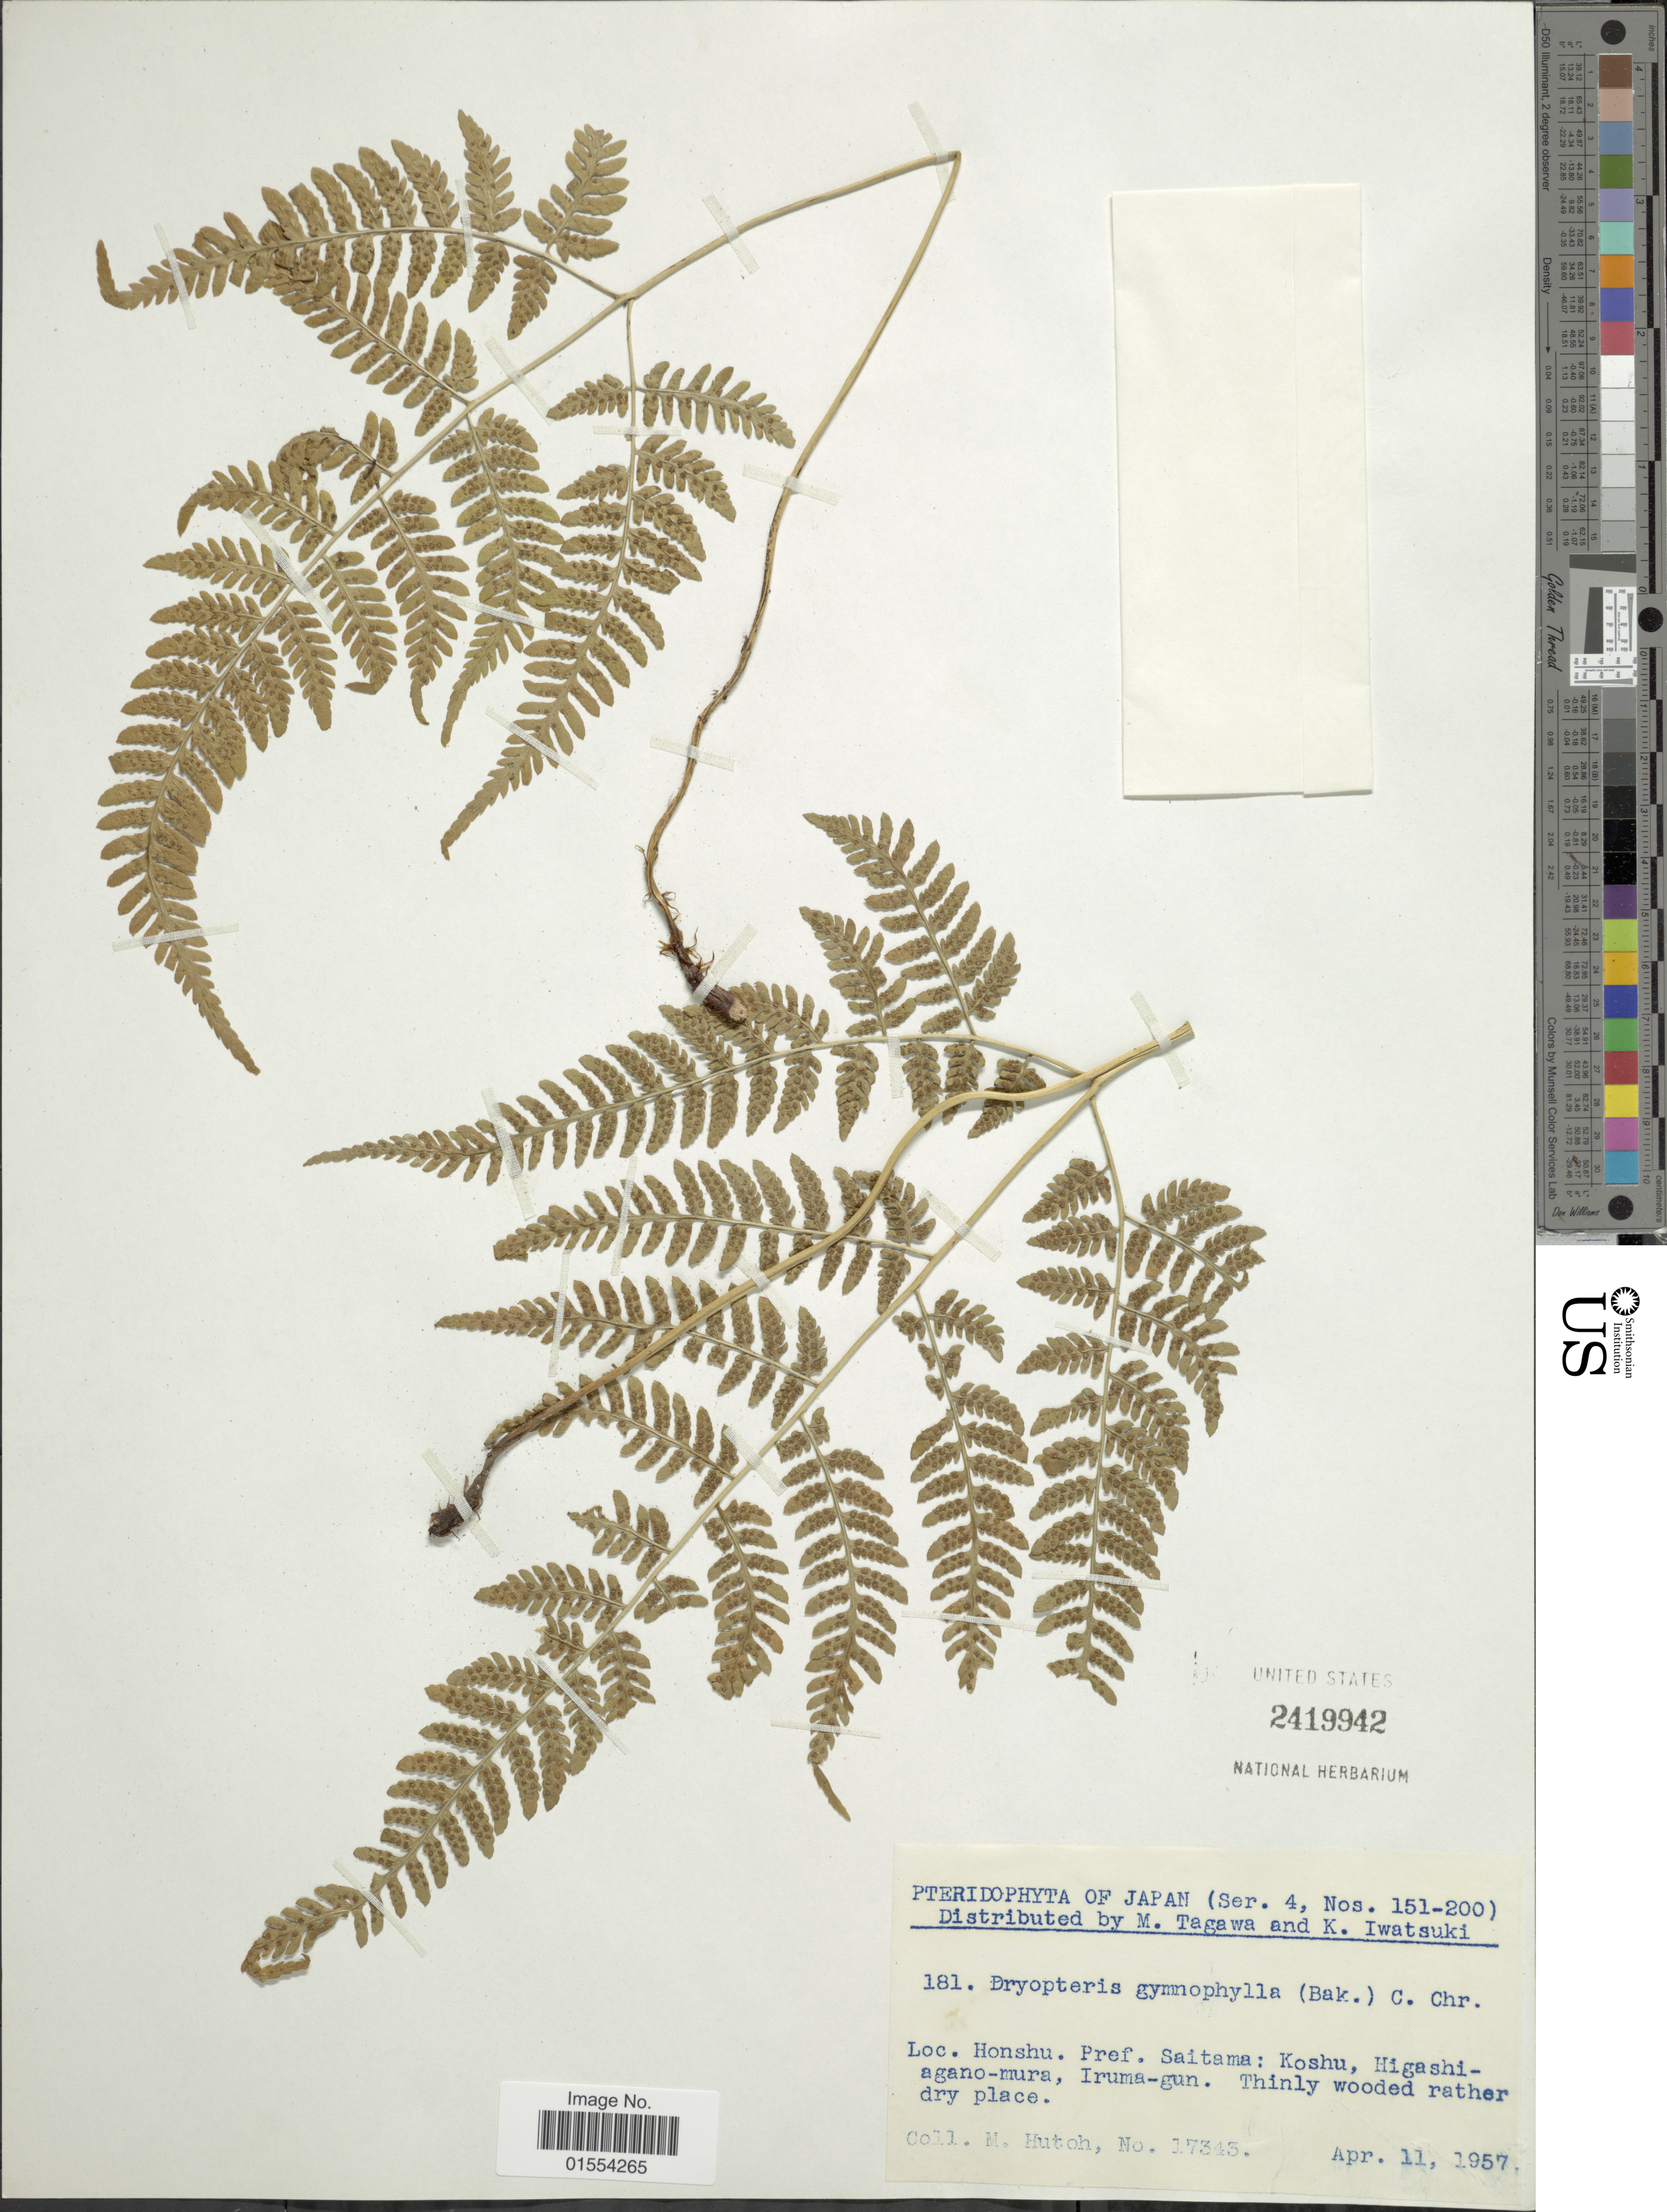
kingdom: Plantae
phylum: Tracheophyta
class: Polypodiopsida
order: Polypodiales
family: Dryopteridaceae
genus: Dryopteris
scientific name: Dryopteris gymnophylla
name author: (Baker) C. Chr.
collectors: M. Hutoh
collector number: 17343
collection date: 1957-04-11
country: Japan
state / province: Saitama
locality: Japan. Honshu. Pref. Saitama: Koshu, Higashiagano-mura, Iruma-gun.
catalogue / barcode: US 2419942